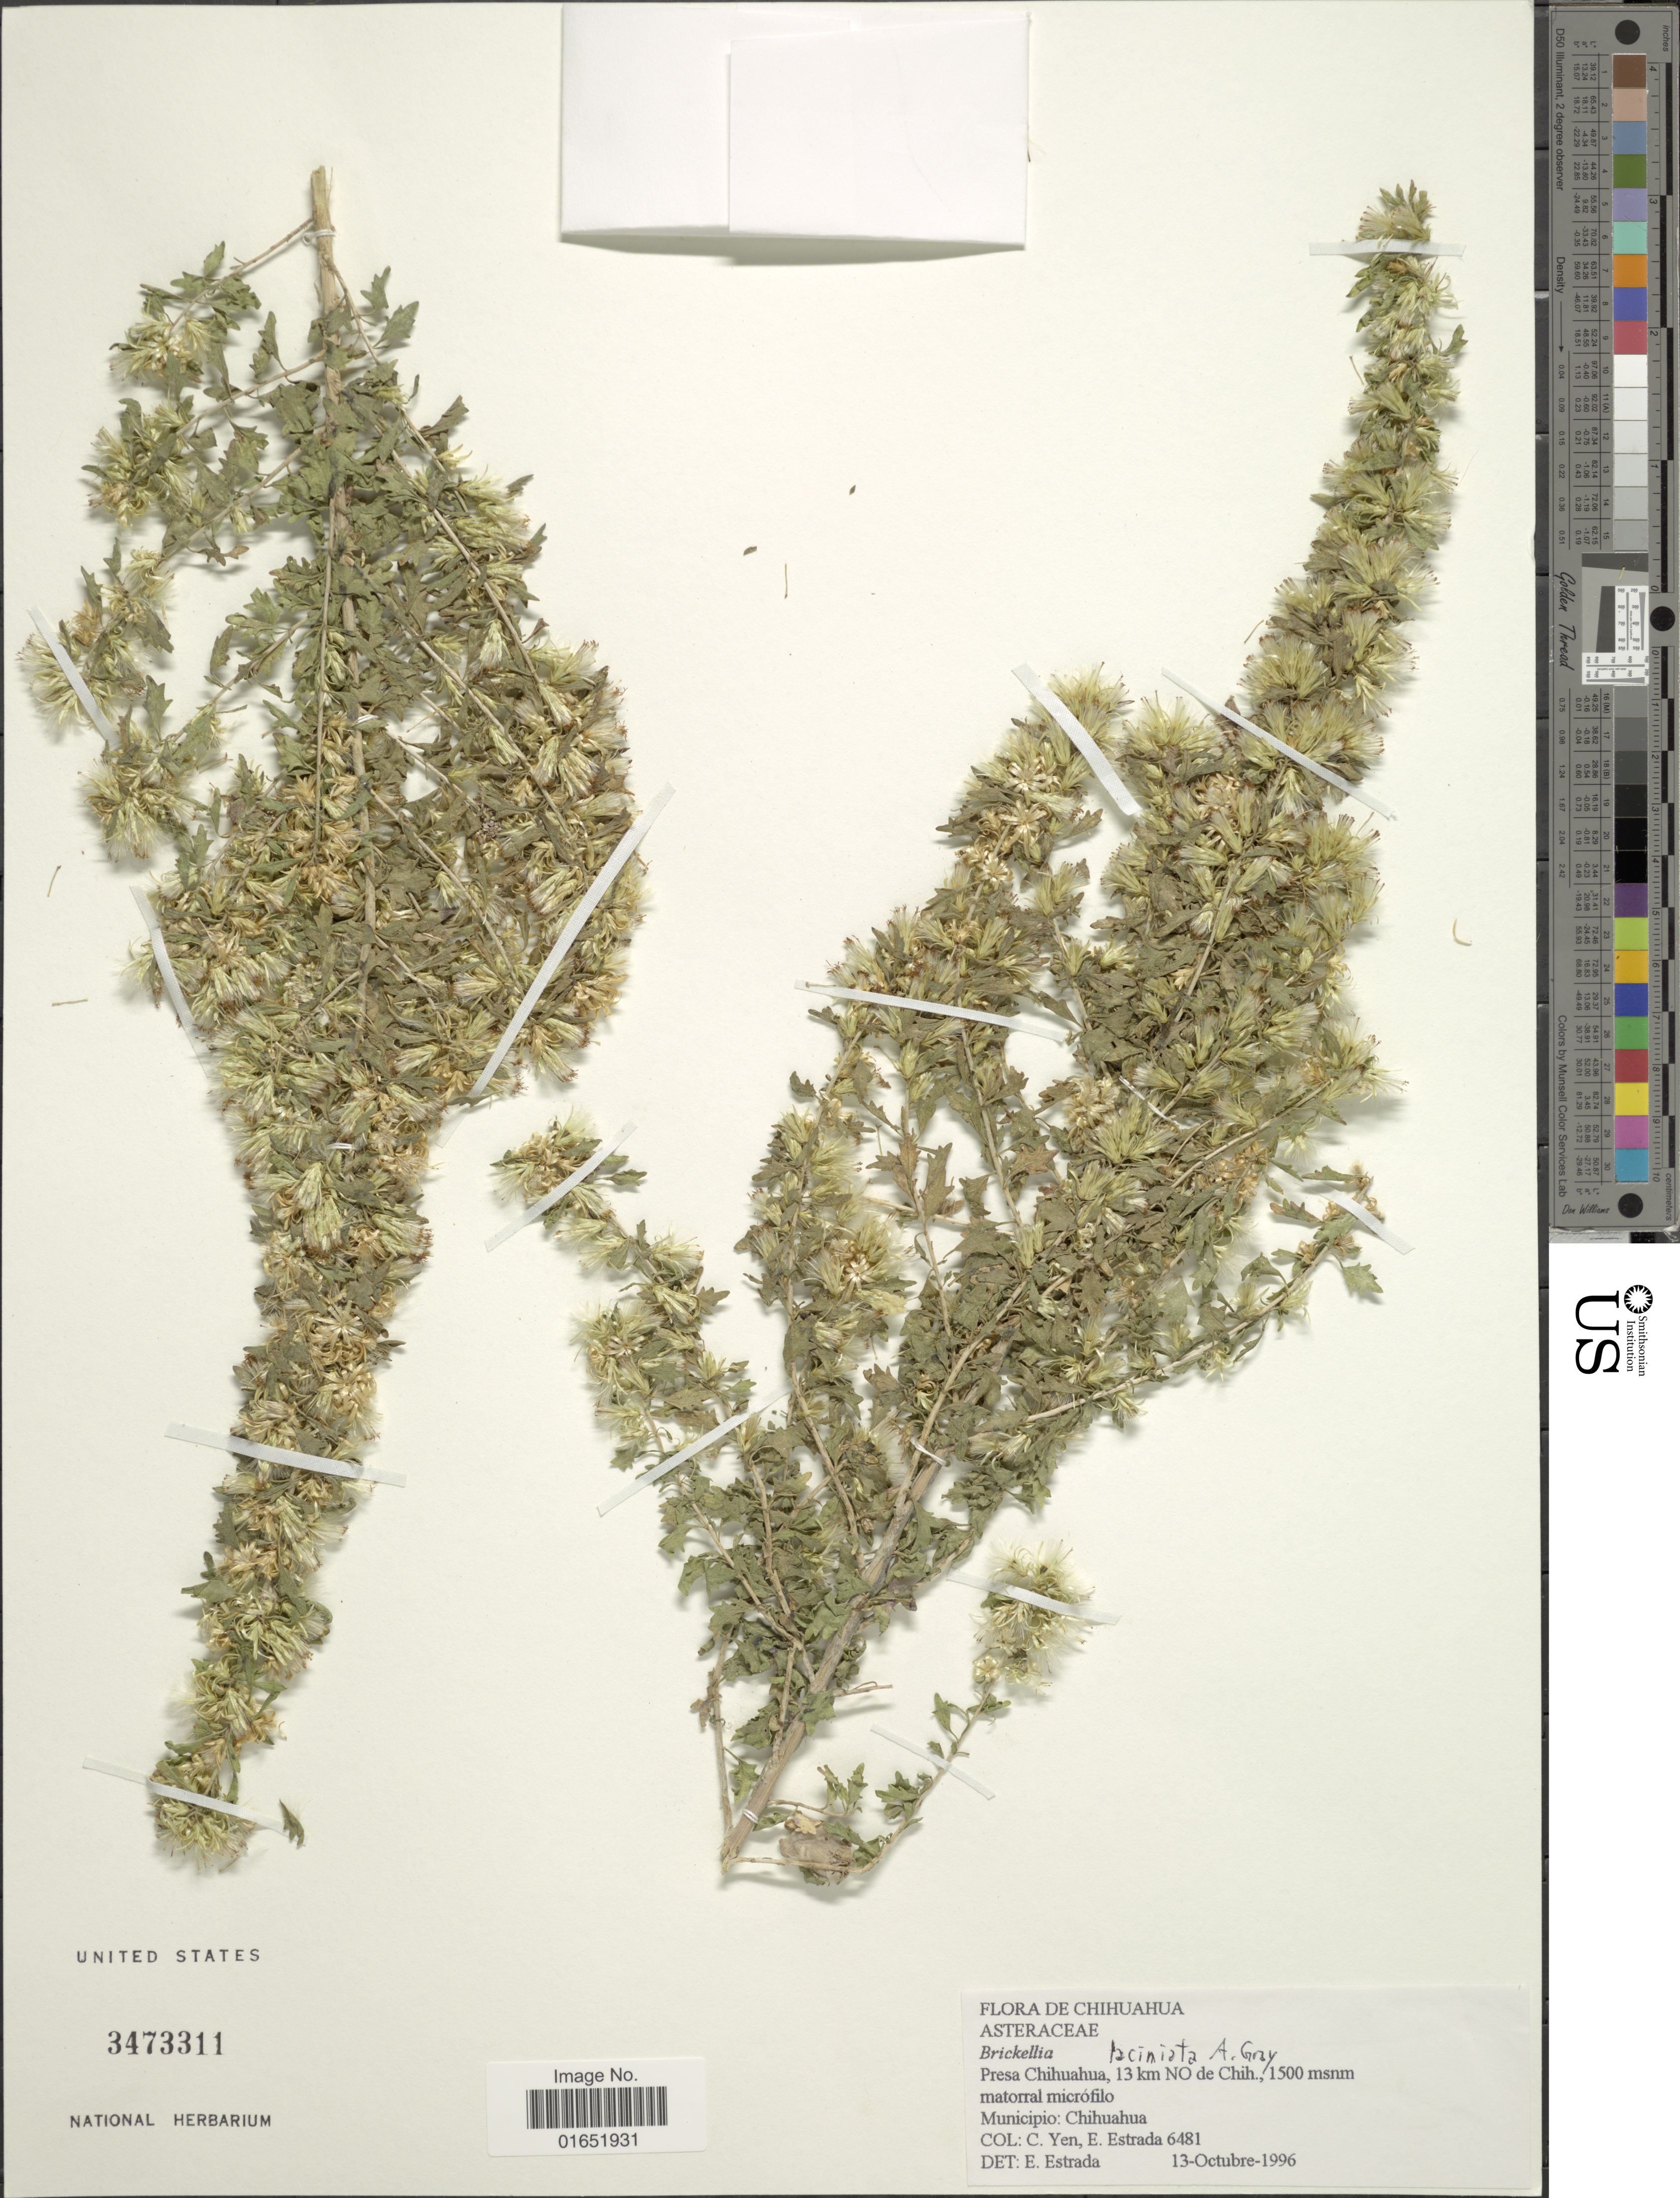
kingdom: Plantae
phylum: Tracheophyta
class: Magnoliopsida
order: Asterales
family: Asteraceae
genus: Brickellia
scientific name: Brickellia laciniata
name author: A. Gray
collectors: C. Yen & E. Estrada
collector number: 6481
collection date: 1966-10-13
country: Mexico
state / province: Chihuahua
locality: Presa Chihuahua, 13 km NO de Chih, Municpio: Chihuahua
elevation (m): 1500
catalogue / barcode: US 3473311